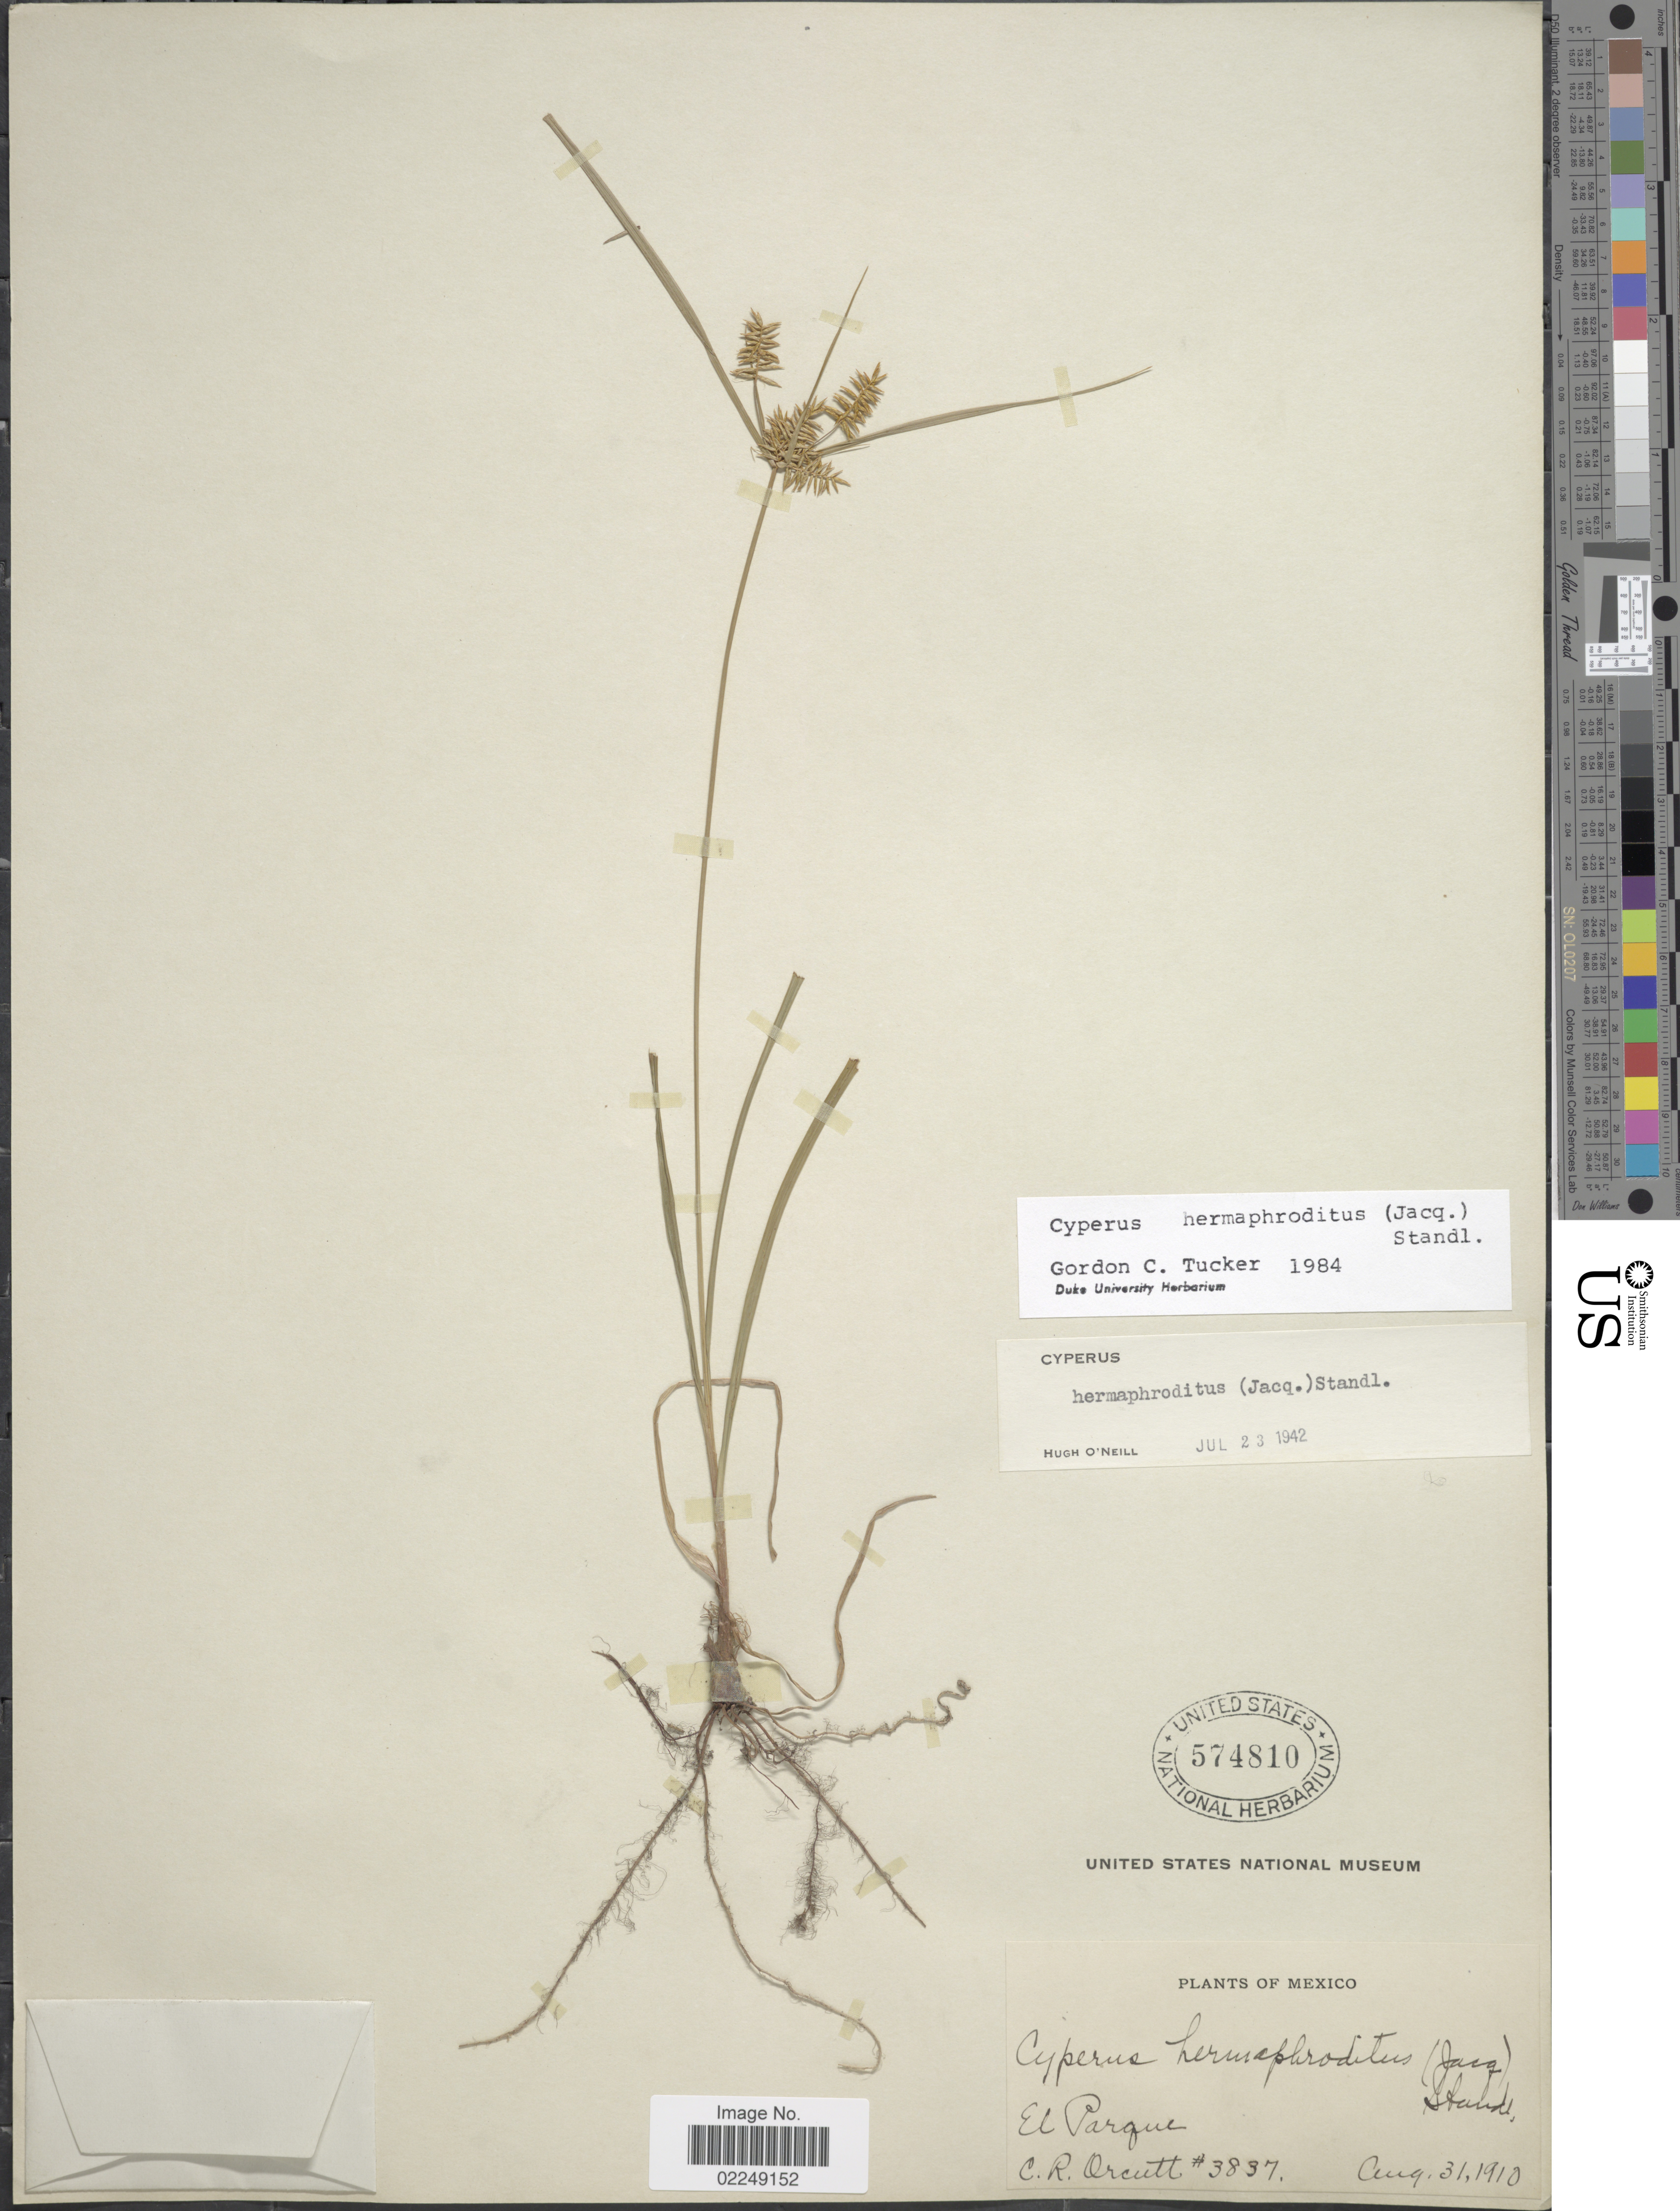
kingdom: Plantae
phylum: Tracheophyta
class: Liliopsida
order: Poales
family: Cyperaceae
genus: Cyperus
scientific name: Cyperus hermaphroditus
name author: (Jacq.) Standl.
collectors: C. R. Orcutt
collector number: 3837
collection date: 1910-08-31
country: Mexico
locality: El Parque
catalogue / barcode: US 574810